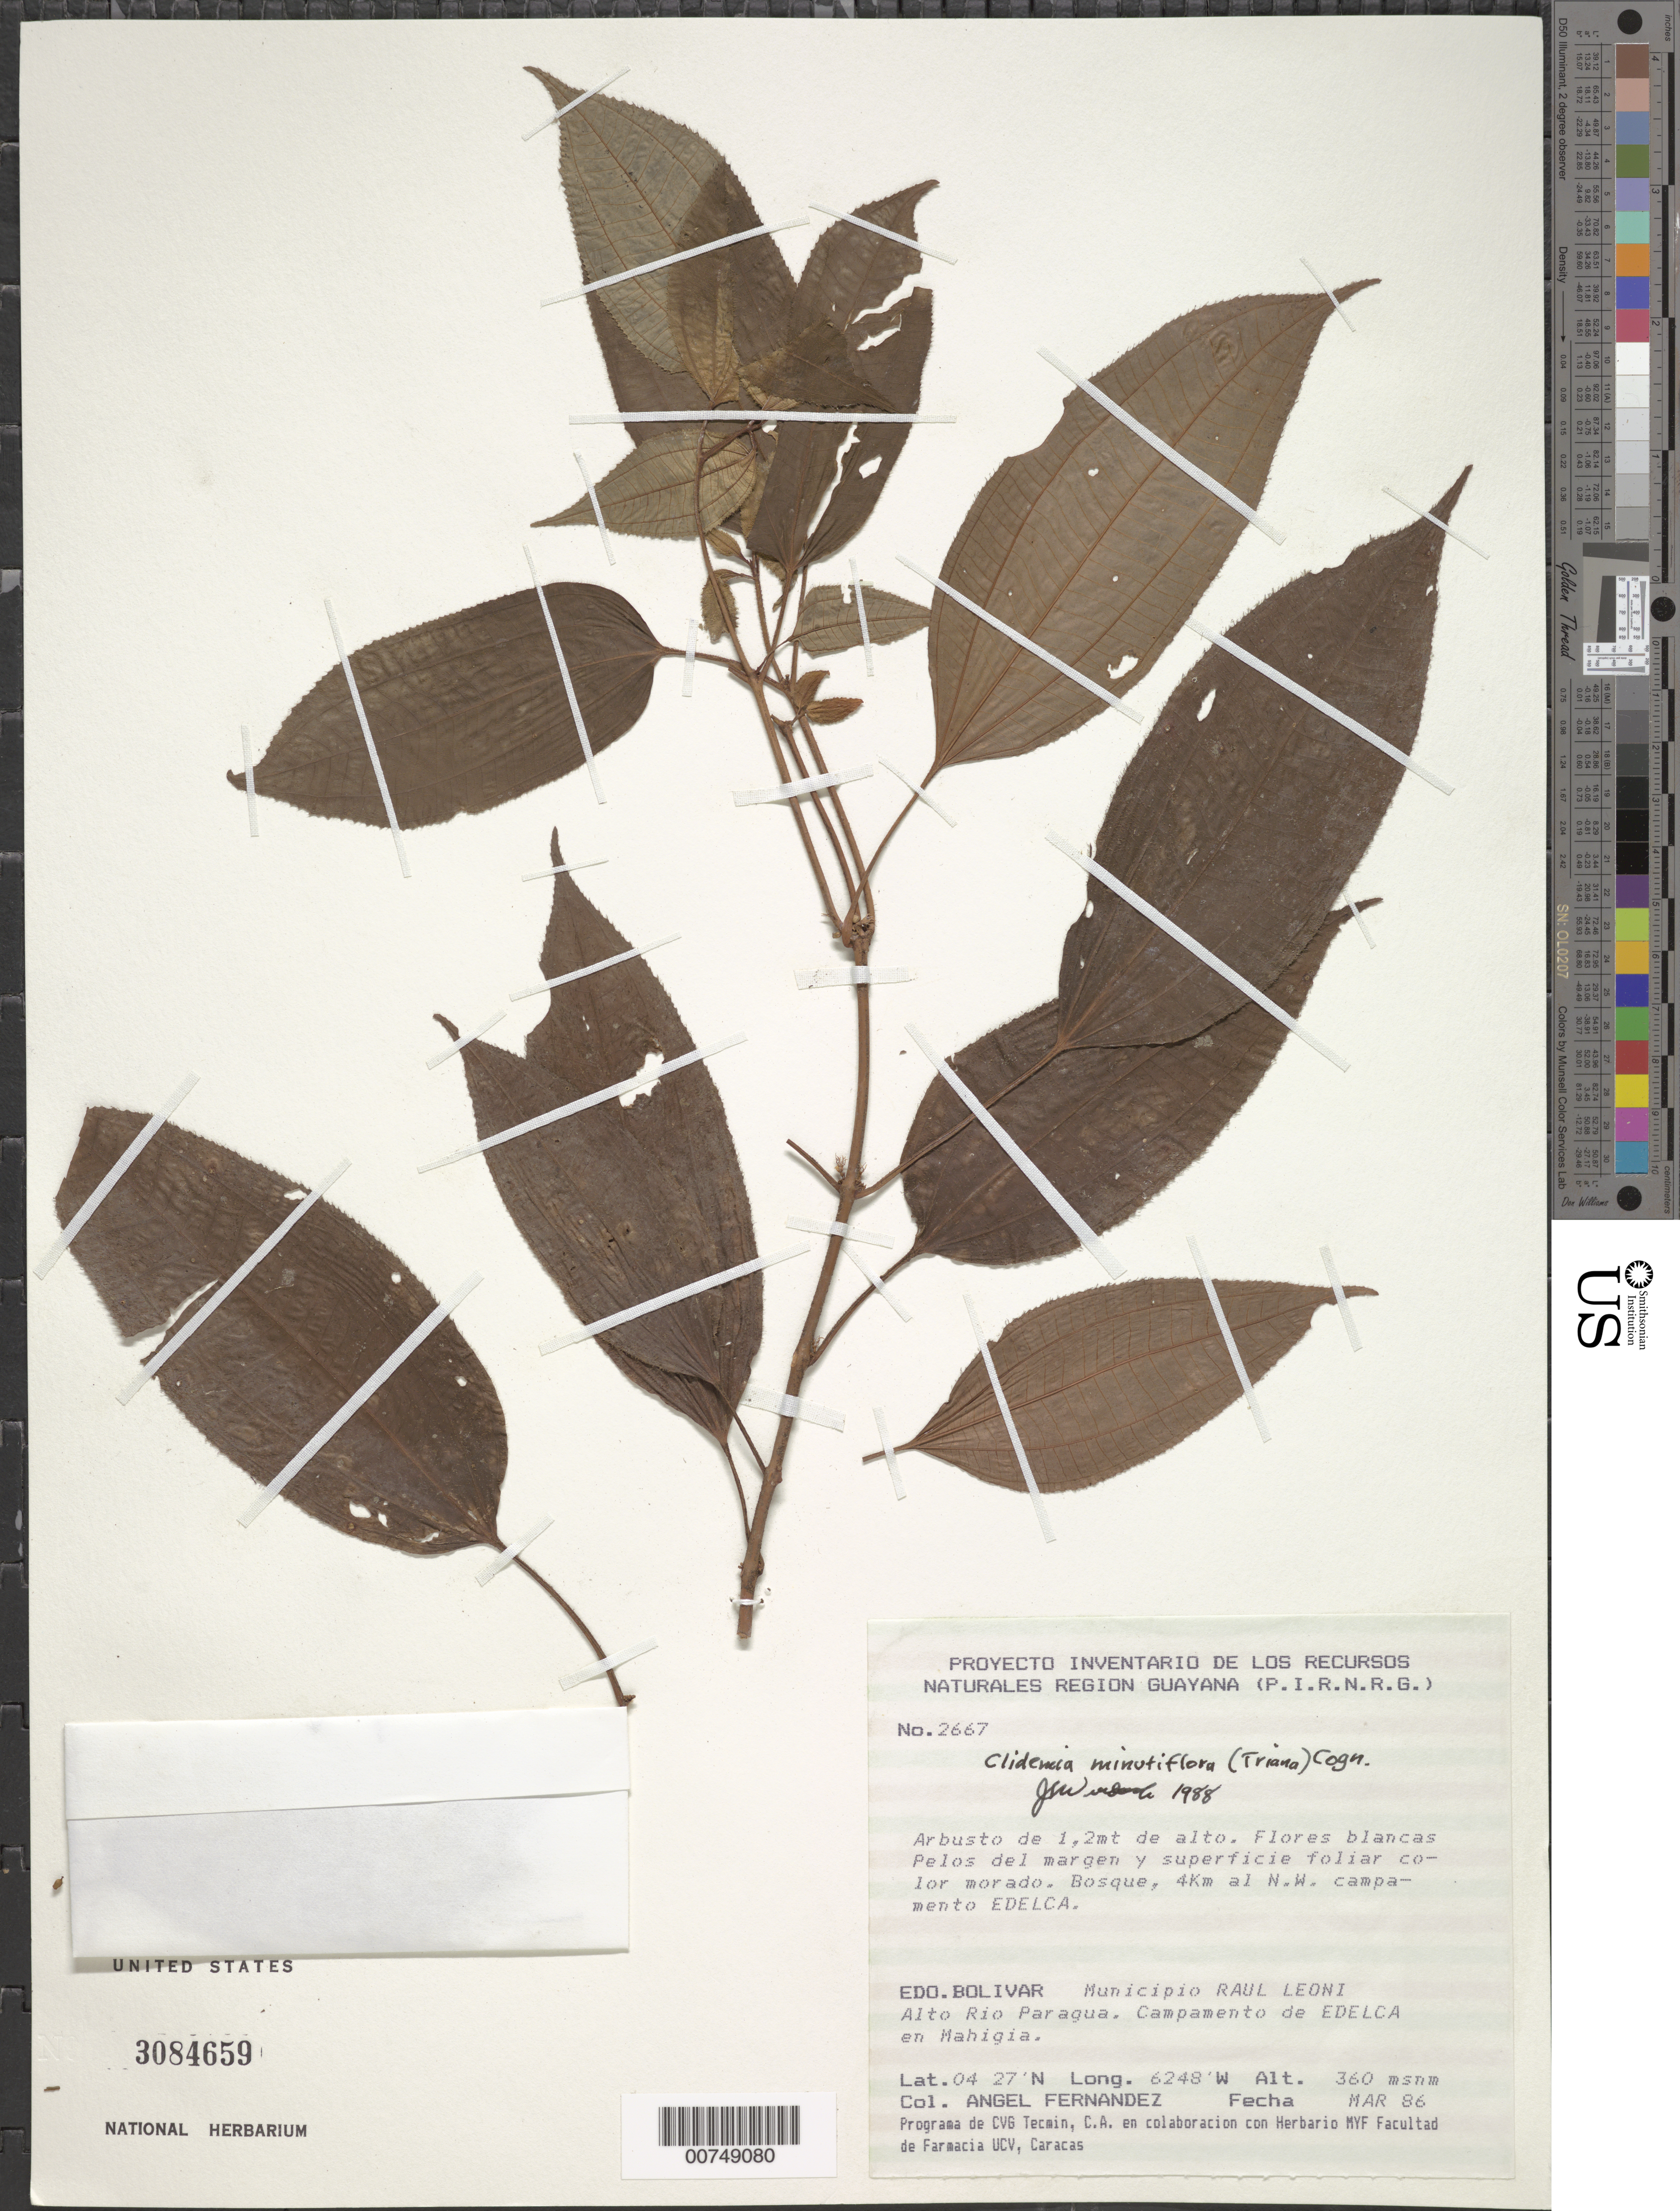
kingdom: Plantae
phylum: Tracheophyta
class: Magnoliopsida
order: Myrtales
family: Melastomataceae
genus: Clidemia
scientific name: Clidemia minutiflora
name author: (Triana) Cogn.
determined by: Wurdack, John J., (US), US (UNITED STATES)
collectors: A. Fernández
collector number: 2667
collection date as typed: Mar-86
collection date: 1986-03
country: Venezuela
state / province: Bolívar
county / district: Angostura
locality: Mun. Raúl Leoni [=Angostura], Alto Río Paragua; Campamento de EDELCA en Mahigia; 4 km al NW Campamento EDELCA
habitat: Forest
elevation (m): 360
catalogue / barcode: US 3084659